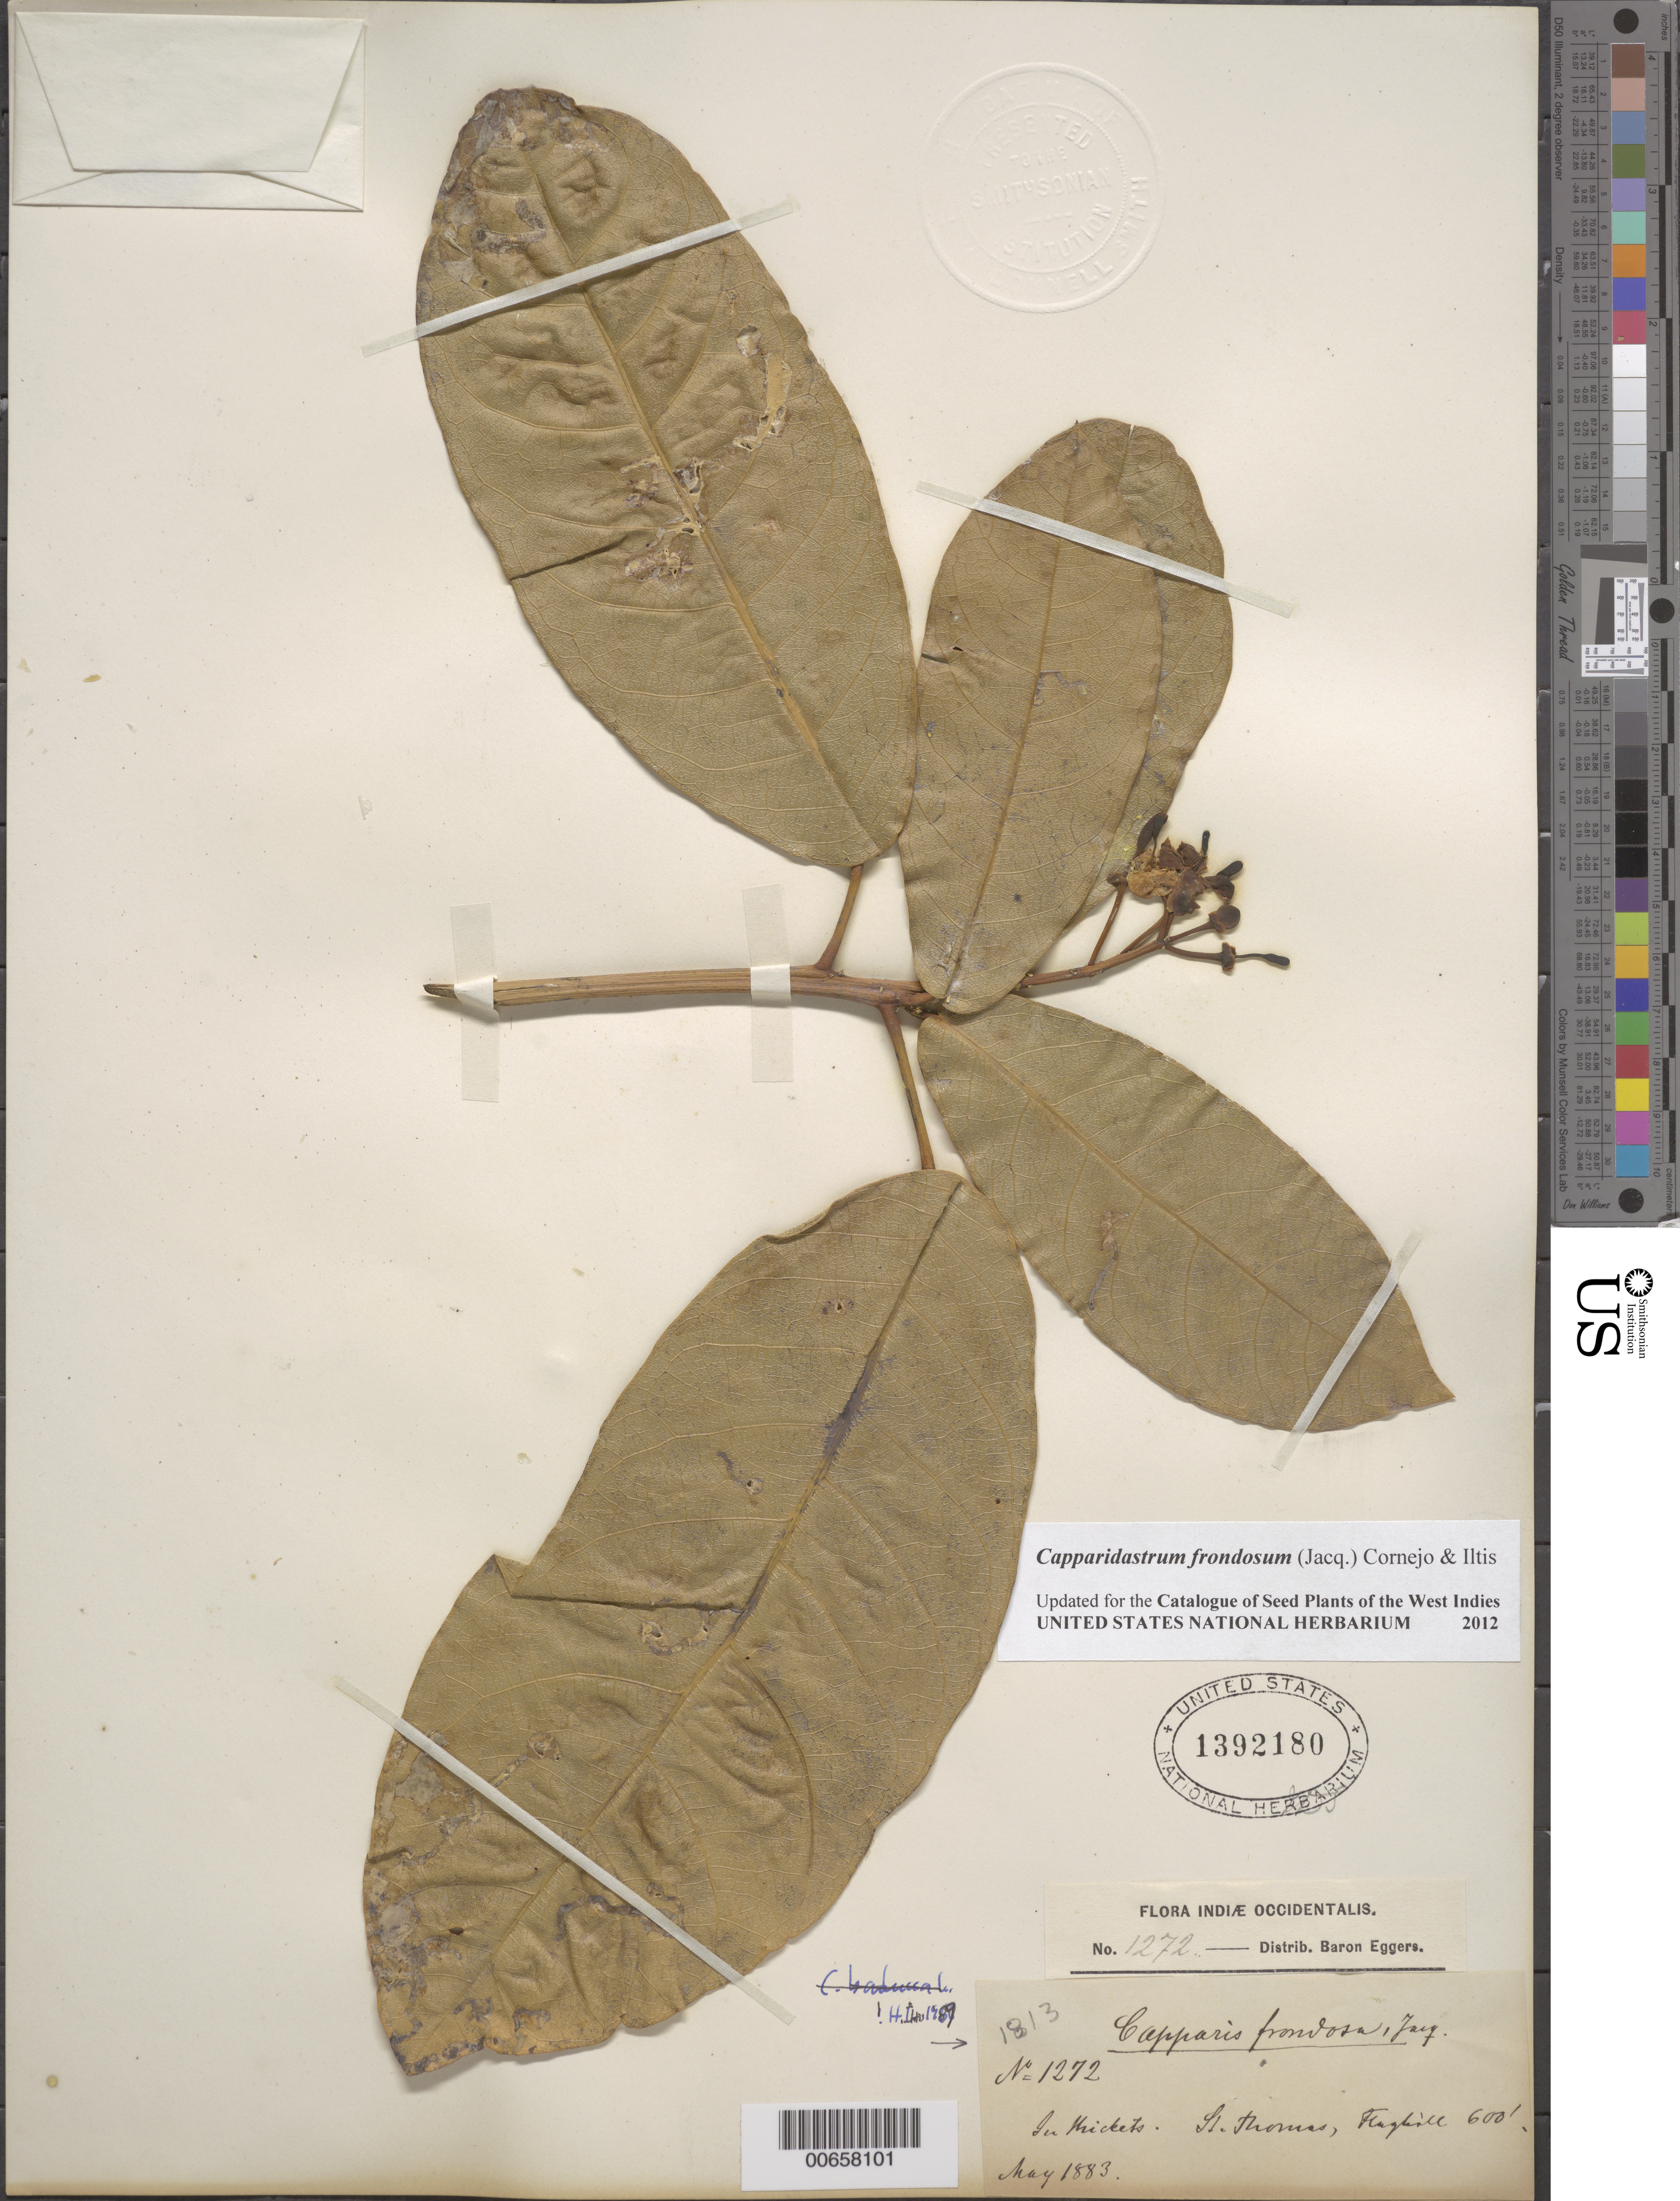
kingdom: Plantae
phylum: Tracheophyta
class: Magnoliopsida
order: Brassicales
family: Capparaceae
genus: Capparis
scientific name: Capparis frondosa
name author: Jacq.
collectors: H. F. A. von Eggers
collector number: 1272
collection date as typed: May 1883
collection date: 1883-05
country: U.S. Virgin Islands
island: St. Thomas Island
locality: Flaghill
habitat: In thickets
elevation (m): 183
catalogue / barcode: US 1392180